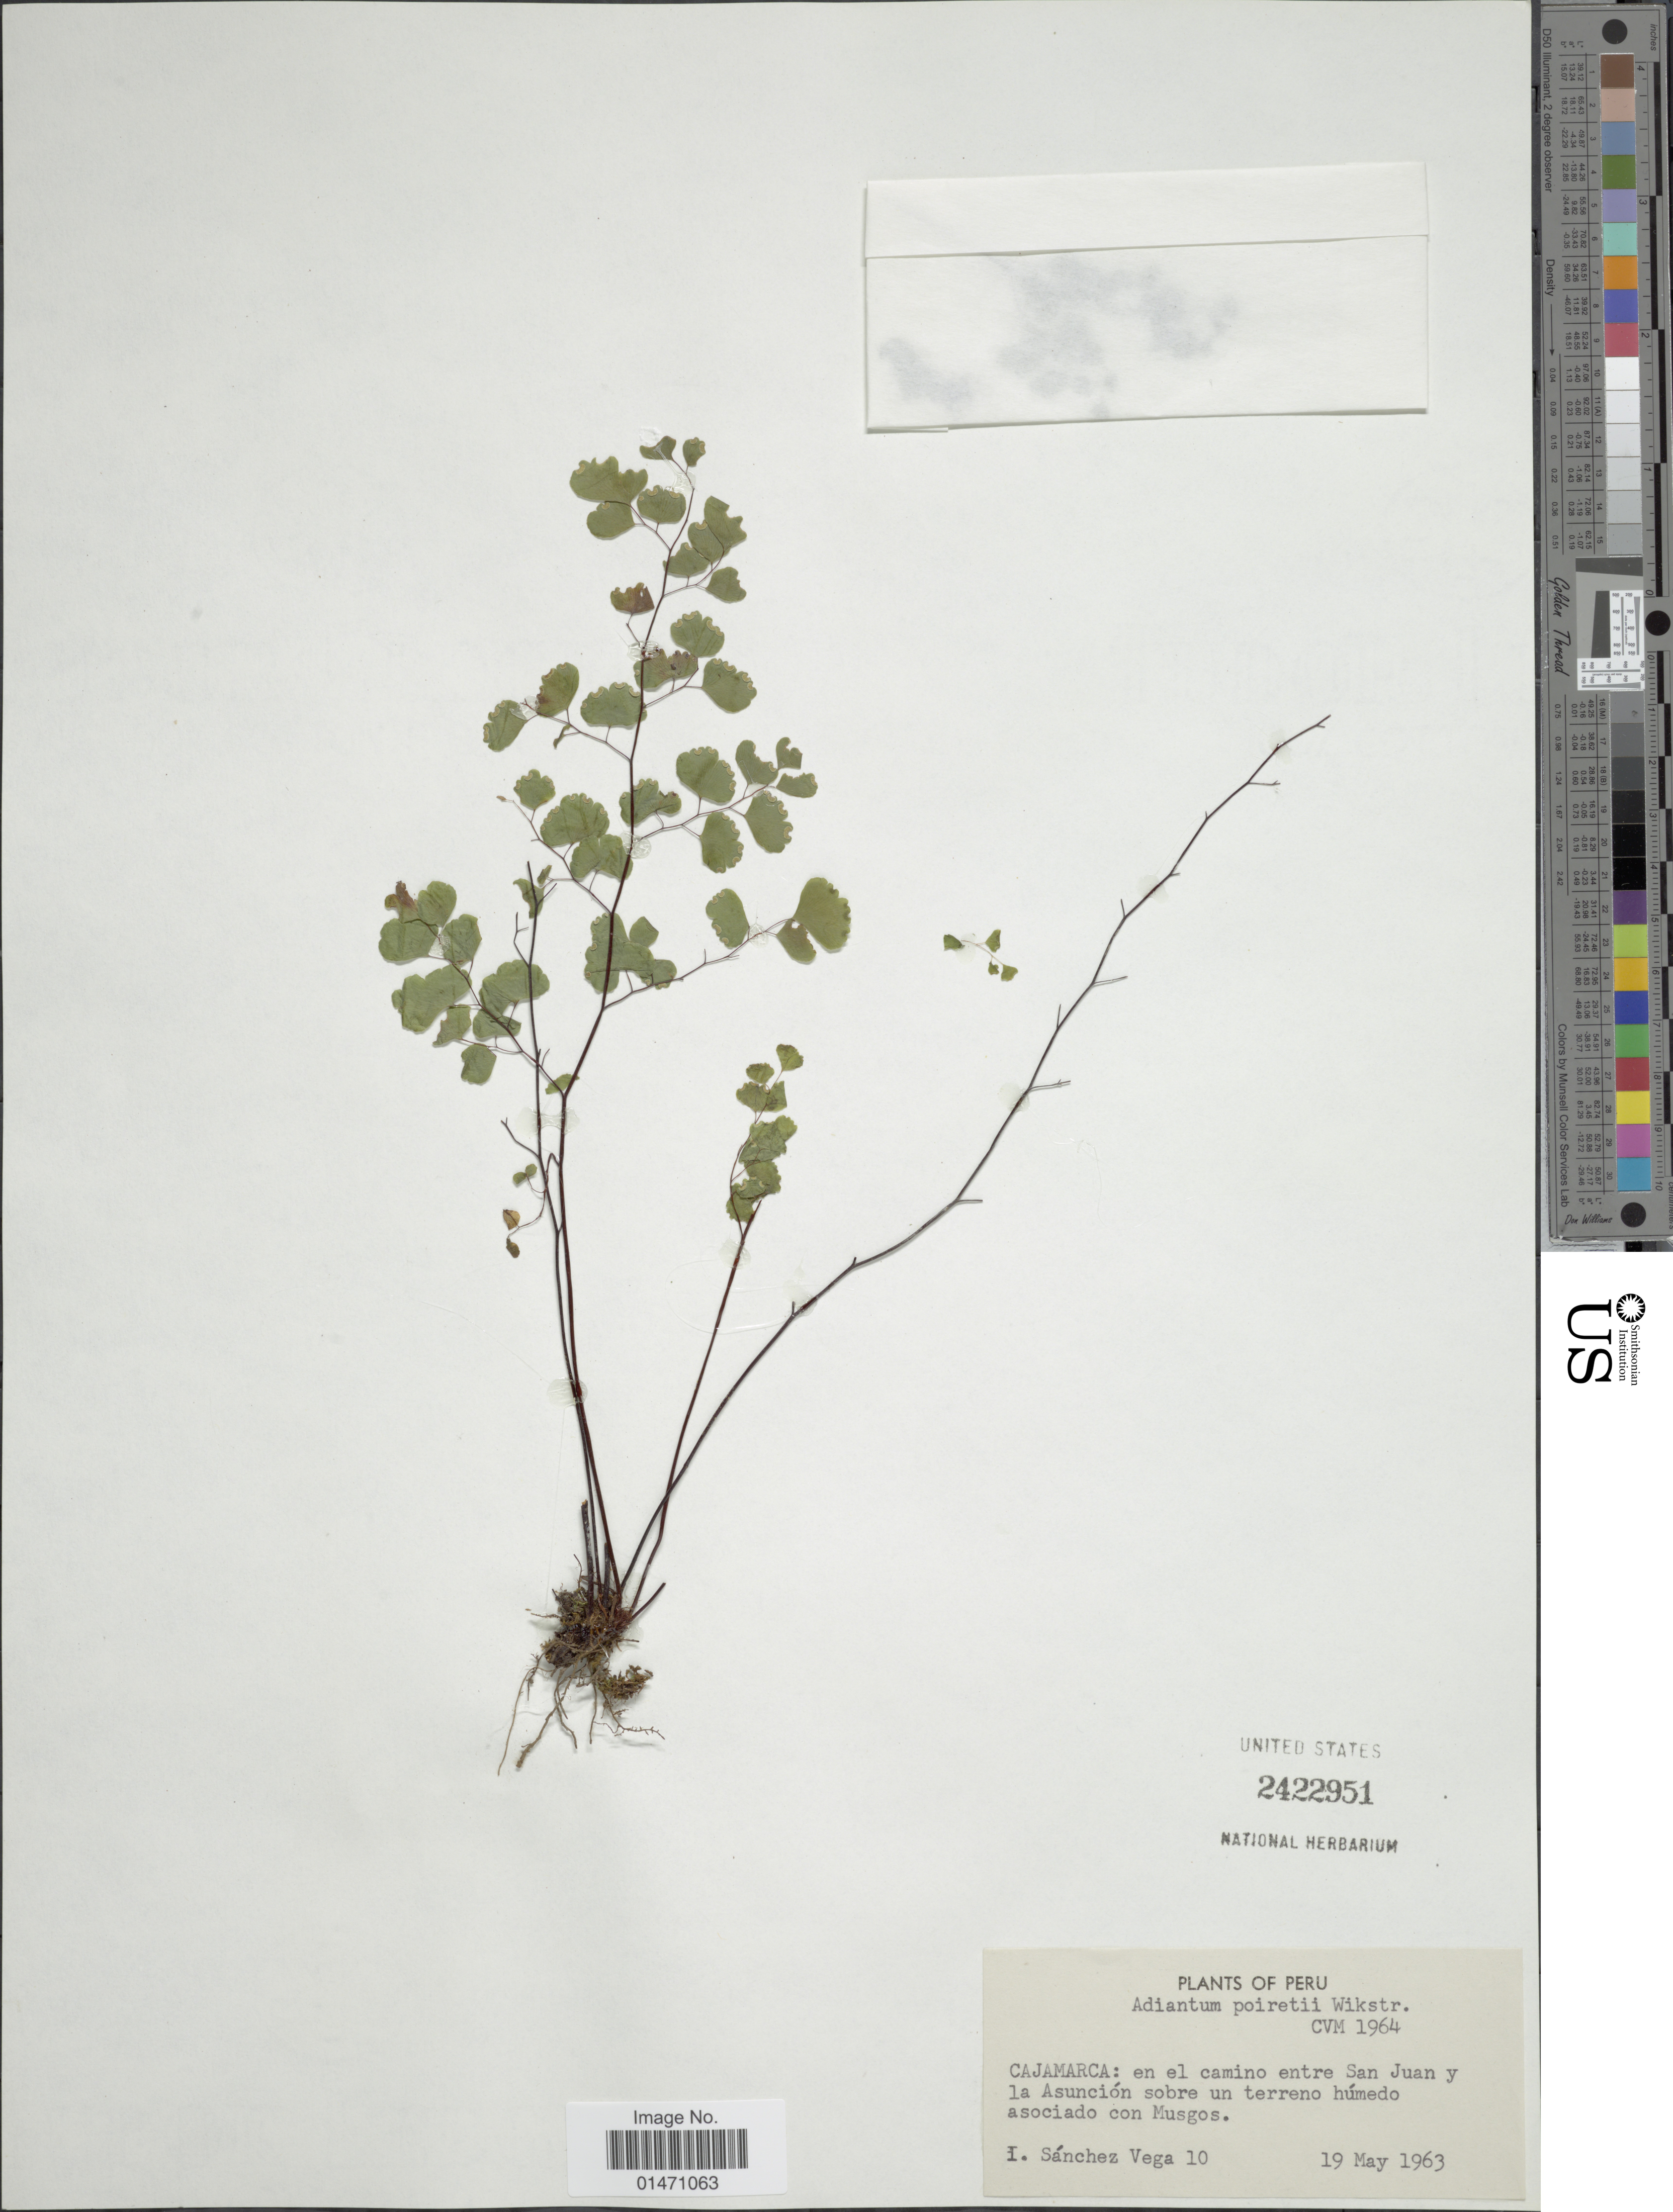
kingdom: Plantae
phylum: Tracheophyta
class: Polypodiopsida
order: Polypodiales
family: Pteridaceae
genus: Adiantum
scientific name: Adiantum poiretii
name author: Wikstr.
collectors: I. Sánchez Vega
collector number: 10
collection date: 1963-05-19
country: Peru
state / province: Cajamarca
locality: Plants of Peru, Cajamarca: en el camino entre San Juan y la Asuncion sobre un terreno húmedo asociado con Musgos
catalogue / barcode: US 2422951